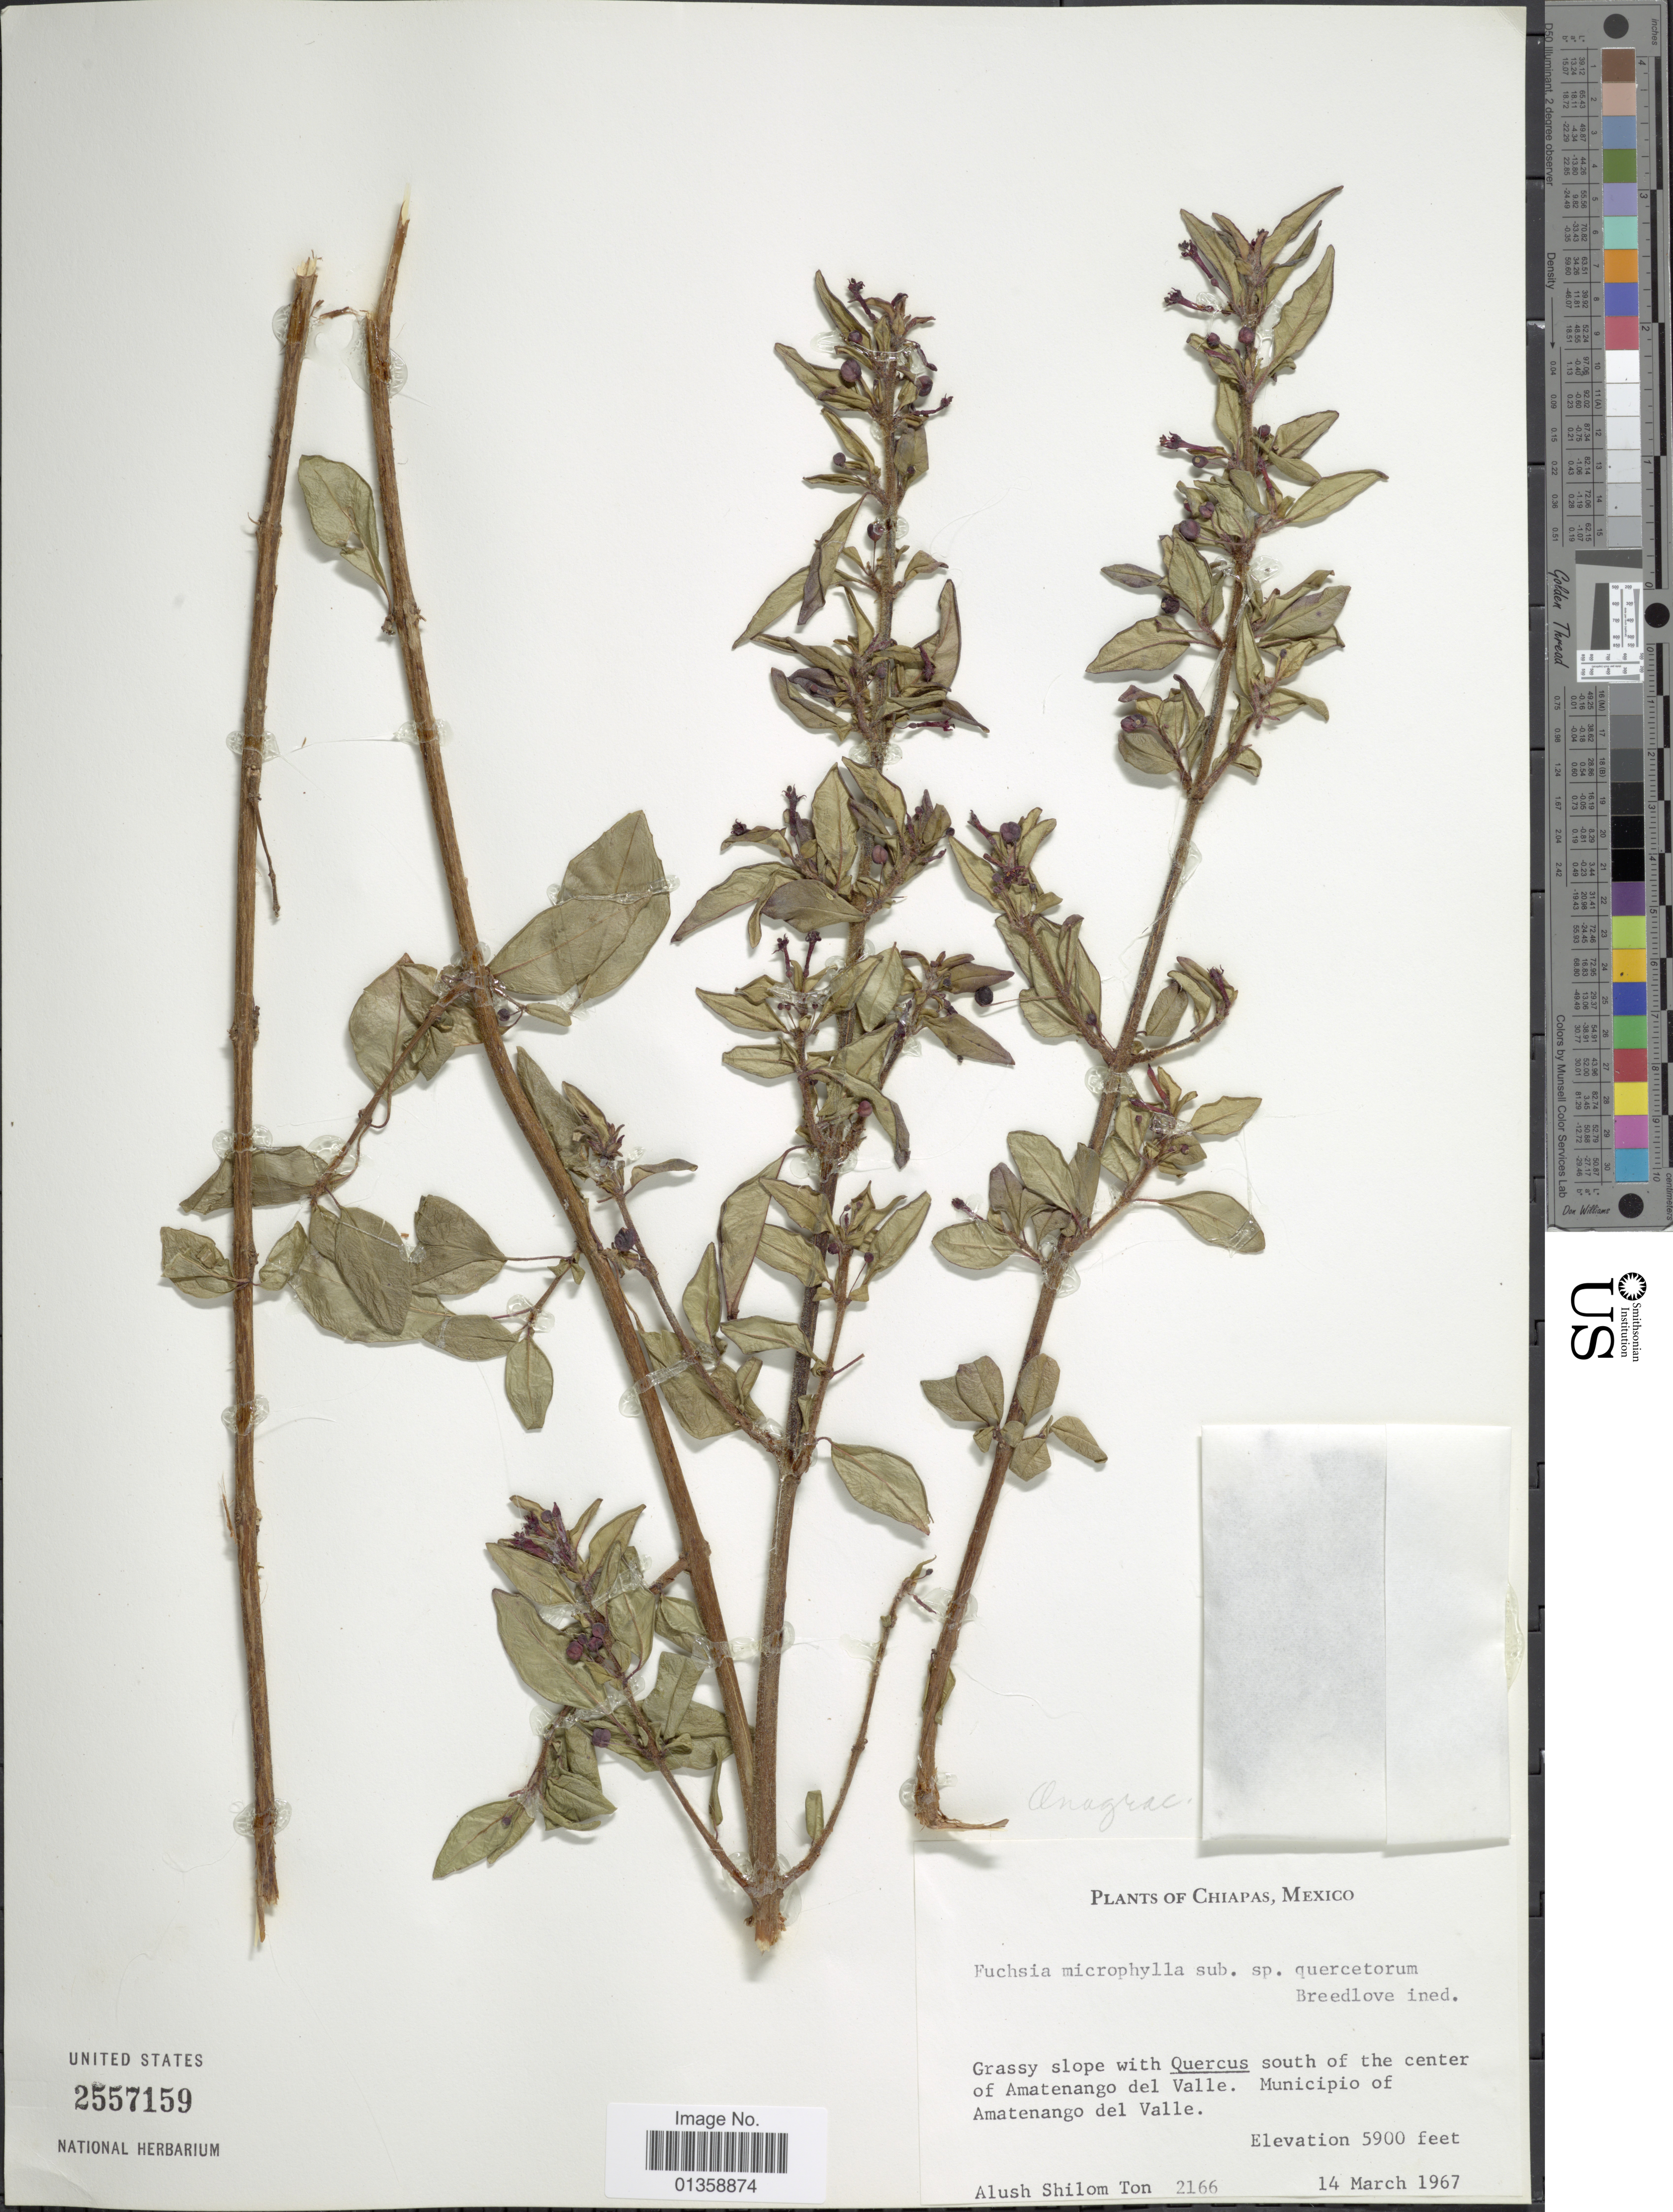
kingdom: Plantae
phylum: Tracheophyta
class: Magnoliopsida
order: Myrtales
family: Onagraceae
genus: Fuchsia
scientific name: Fuchsia microphylla subsp. quercetorum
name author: Breedlove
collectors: A. S. Ton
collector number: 2166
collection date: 1967-03-14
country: Mexico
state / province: Chiapas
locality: South of the center of Amatenango del Valle. Municipio of Amatenango del Valle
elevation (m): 1798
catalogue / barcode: US 2557159